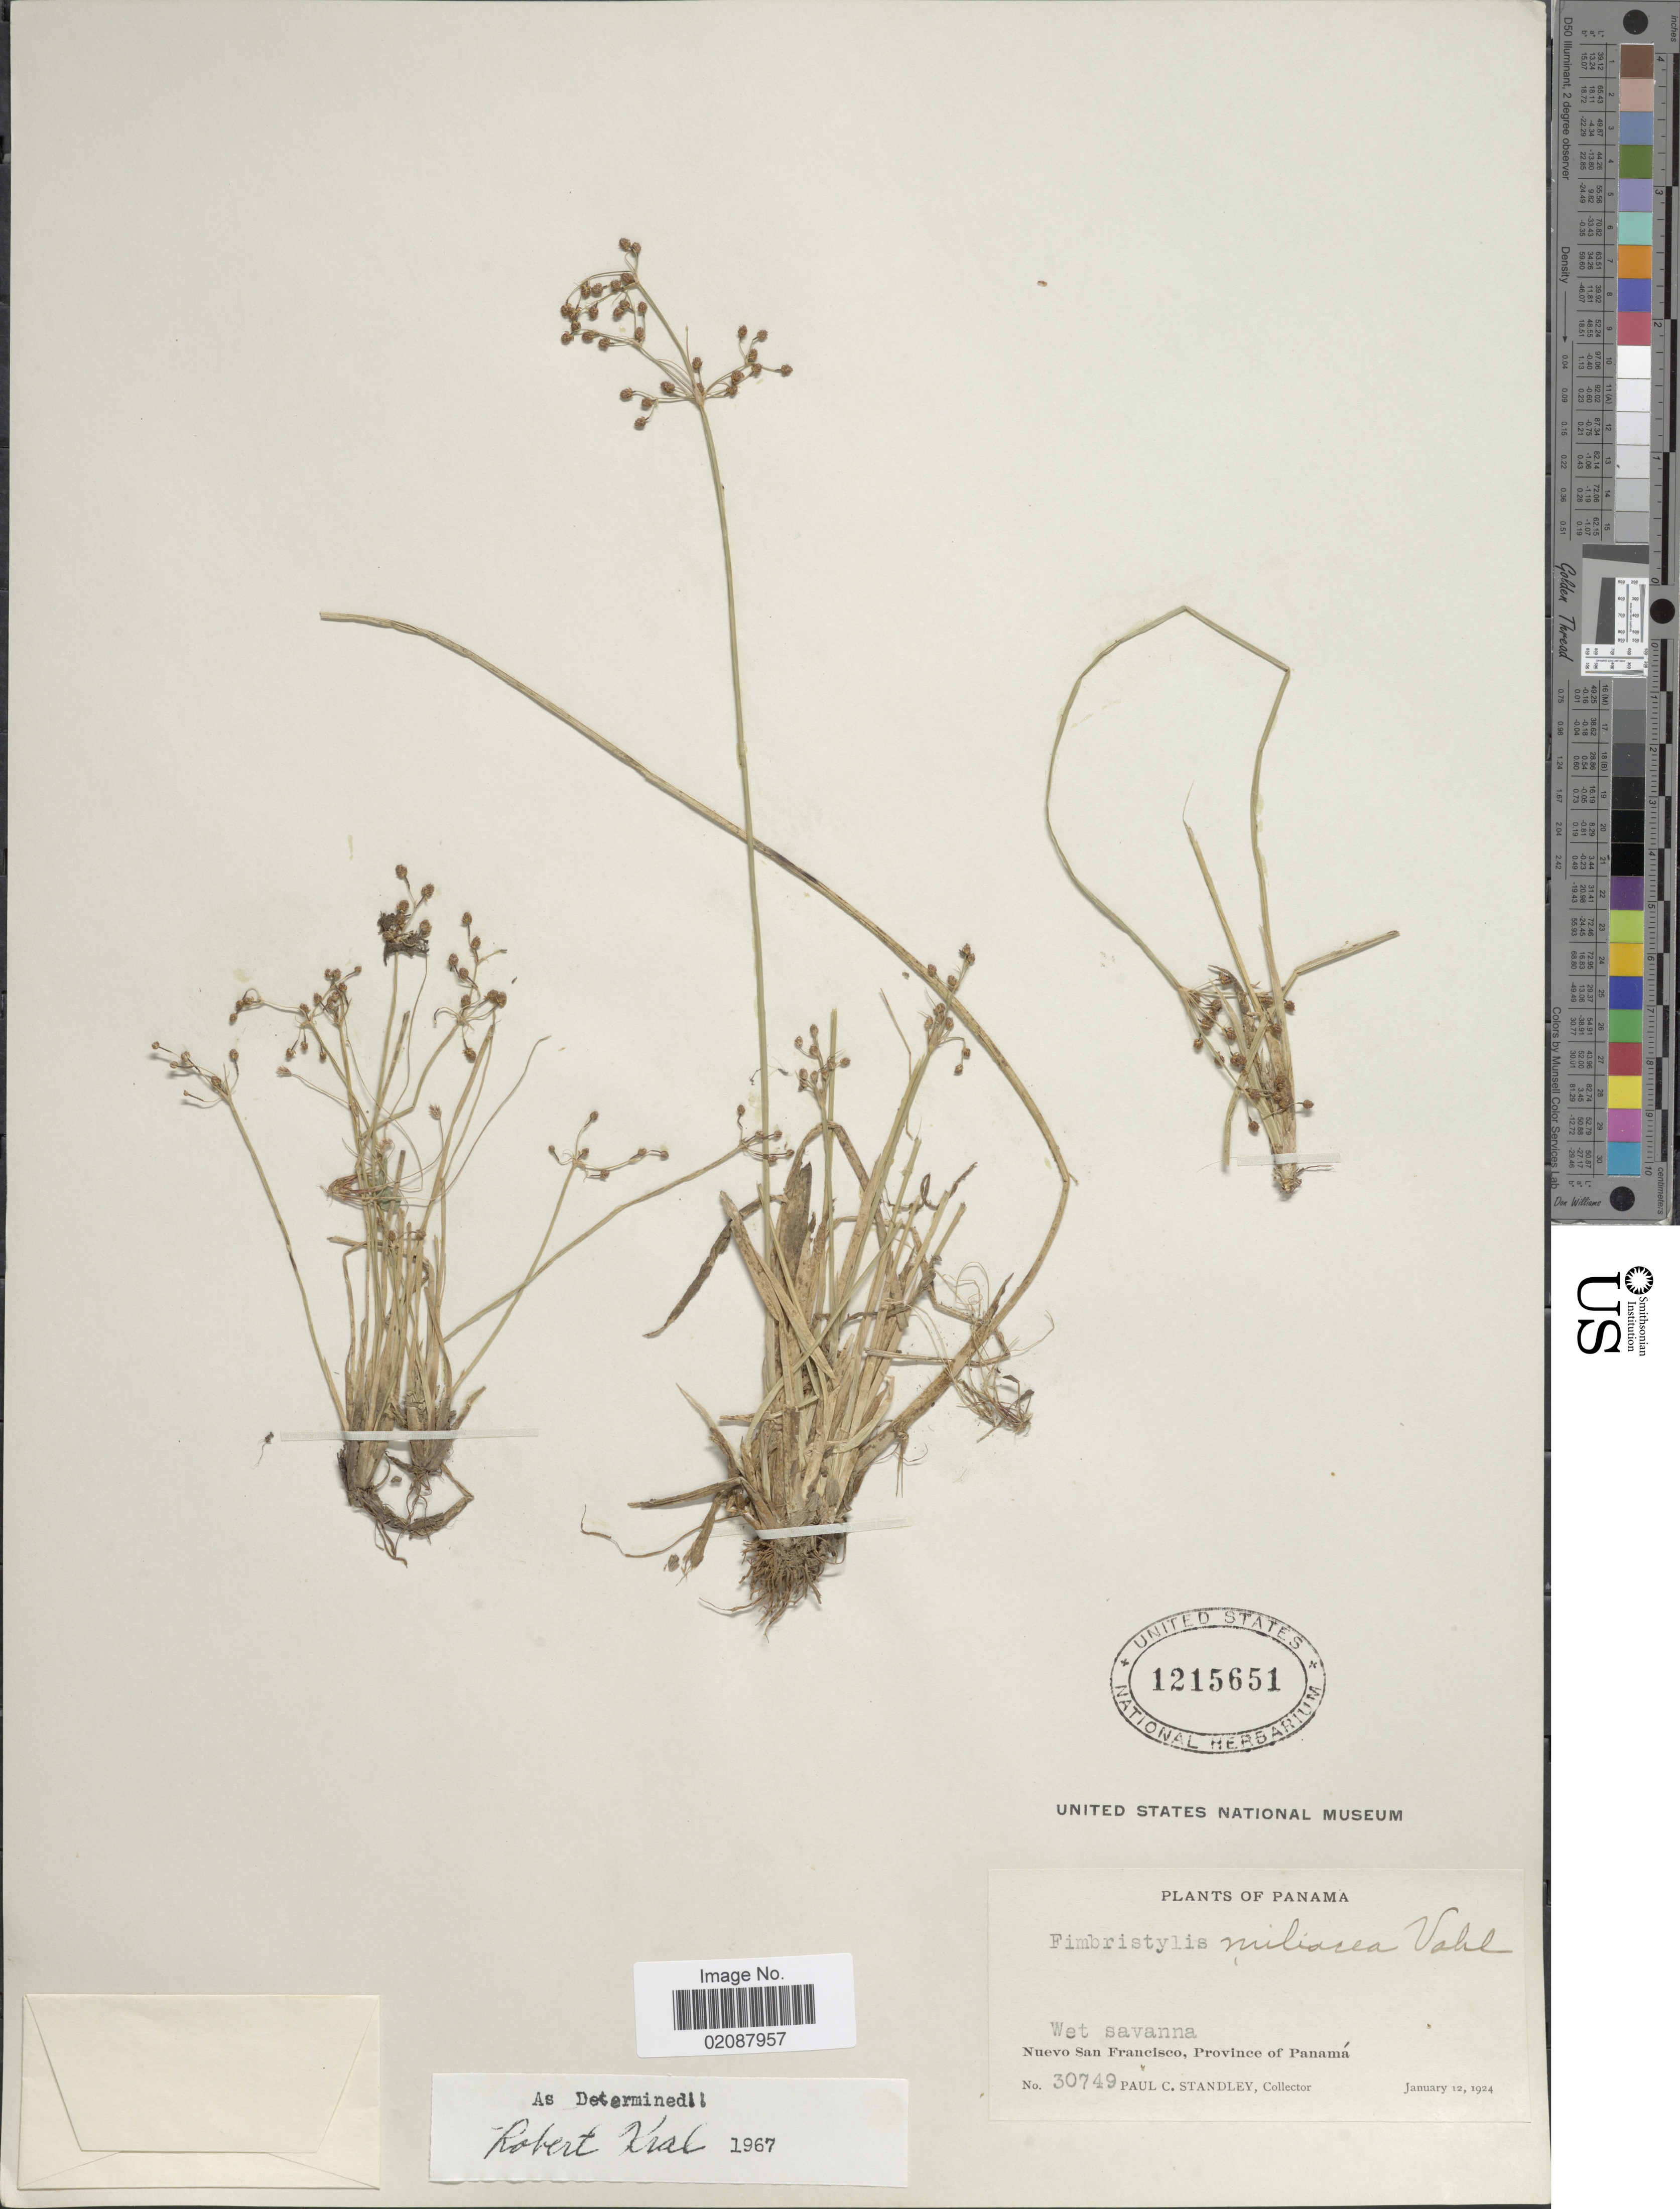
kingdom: Plantae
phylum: Tracheophyta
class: Liliopsida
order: Poales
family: Cyperaceae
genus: Fimbristylis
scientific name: Fimbristylis littoralis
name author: Gaudich.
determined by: Strong, M. T., (US), Smithsonian Institution - National Museum of Natural History (UNITED STATES)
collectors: P. C. Standley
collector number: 30749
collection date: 1924-01-12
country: Panama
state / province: Panamá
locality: Nuevo San Francisco, Province of Panama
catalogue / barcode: US 1215651